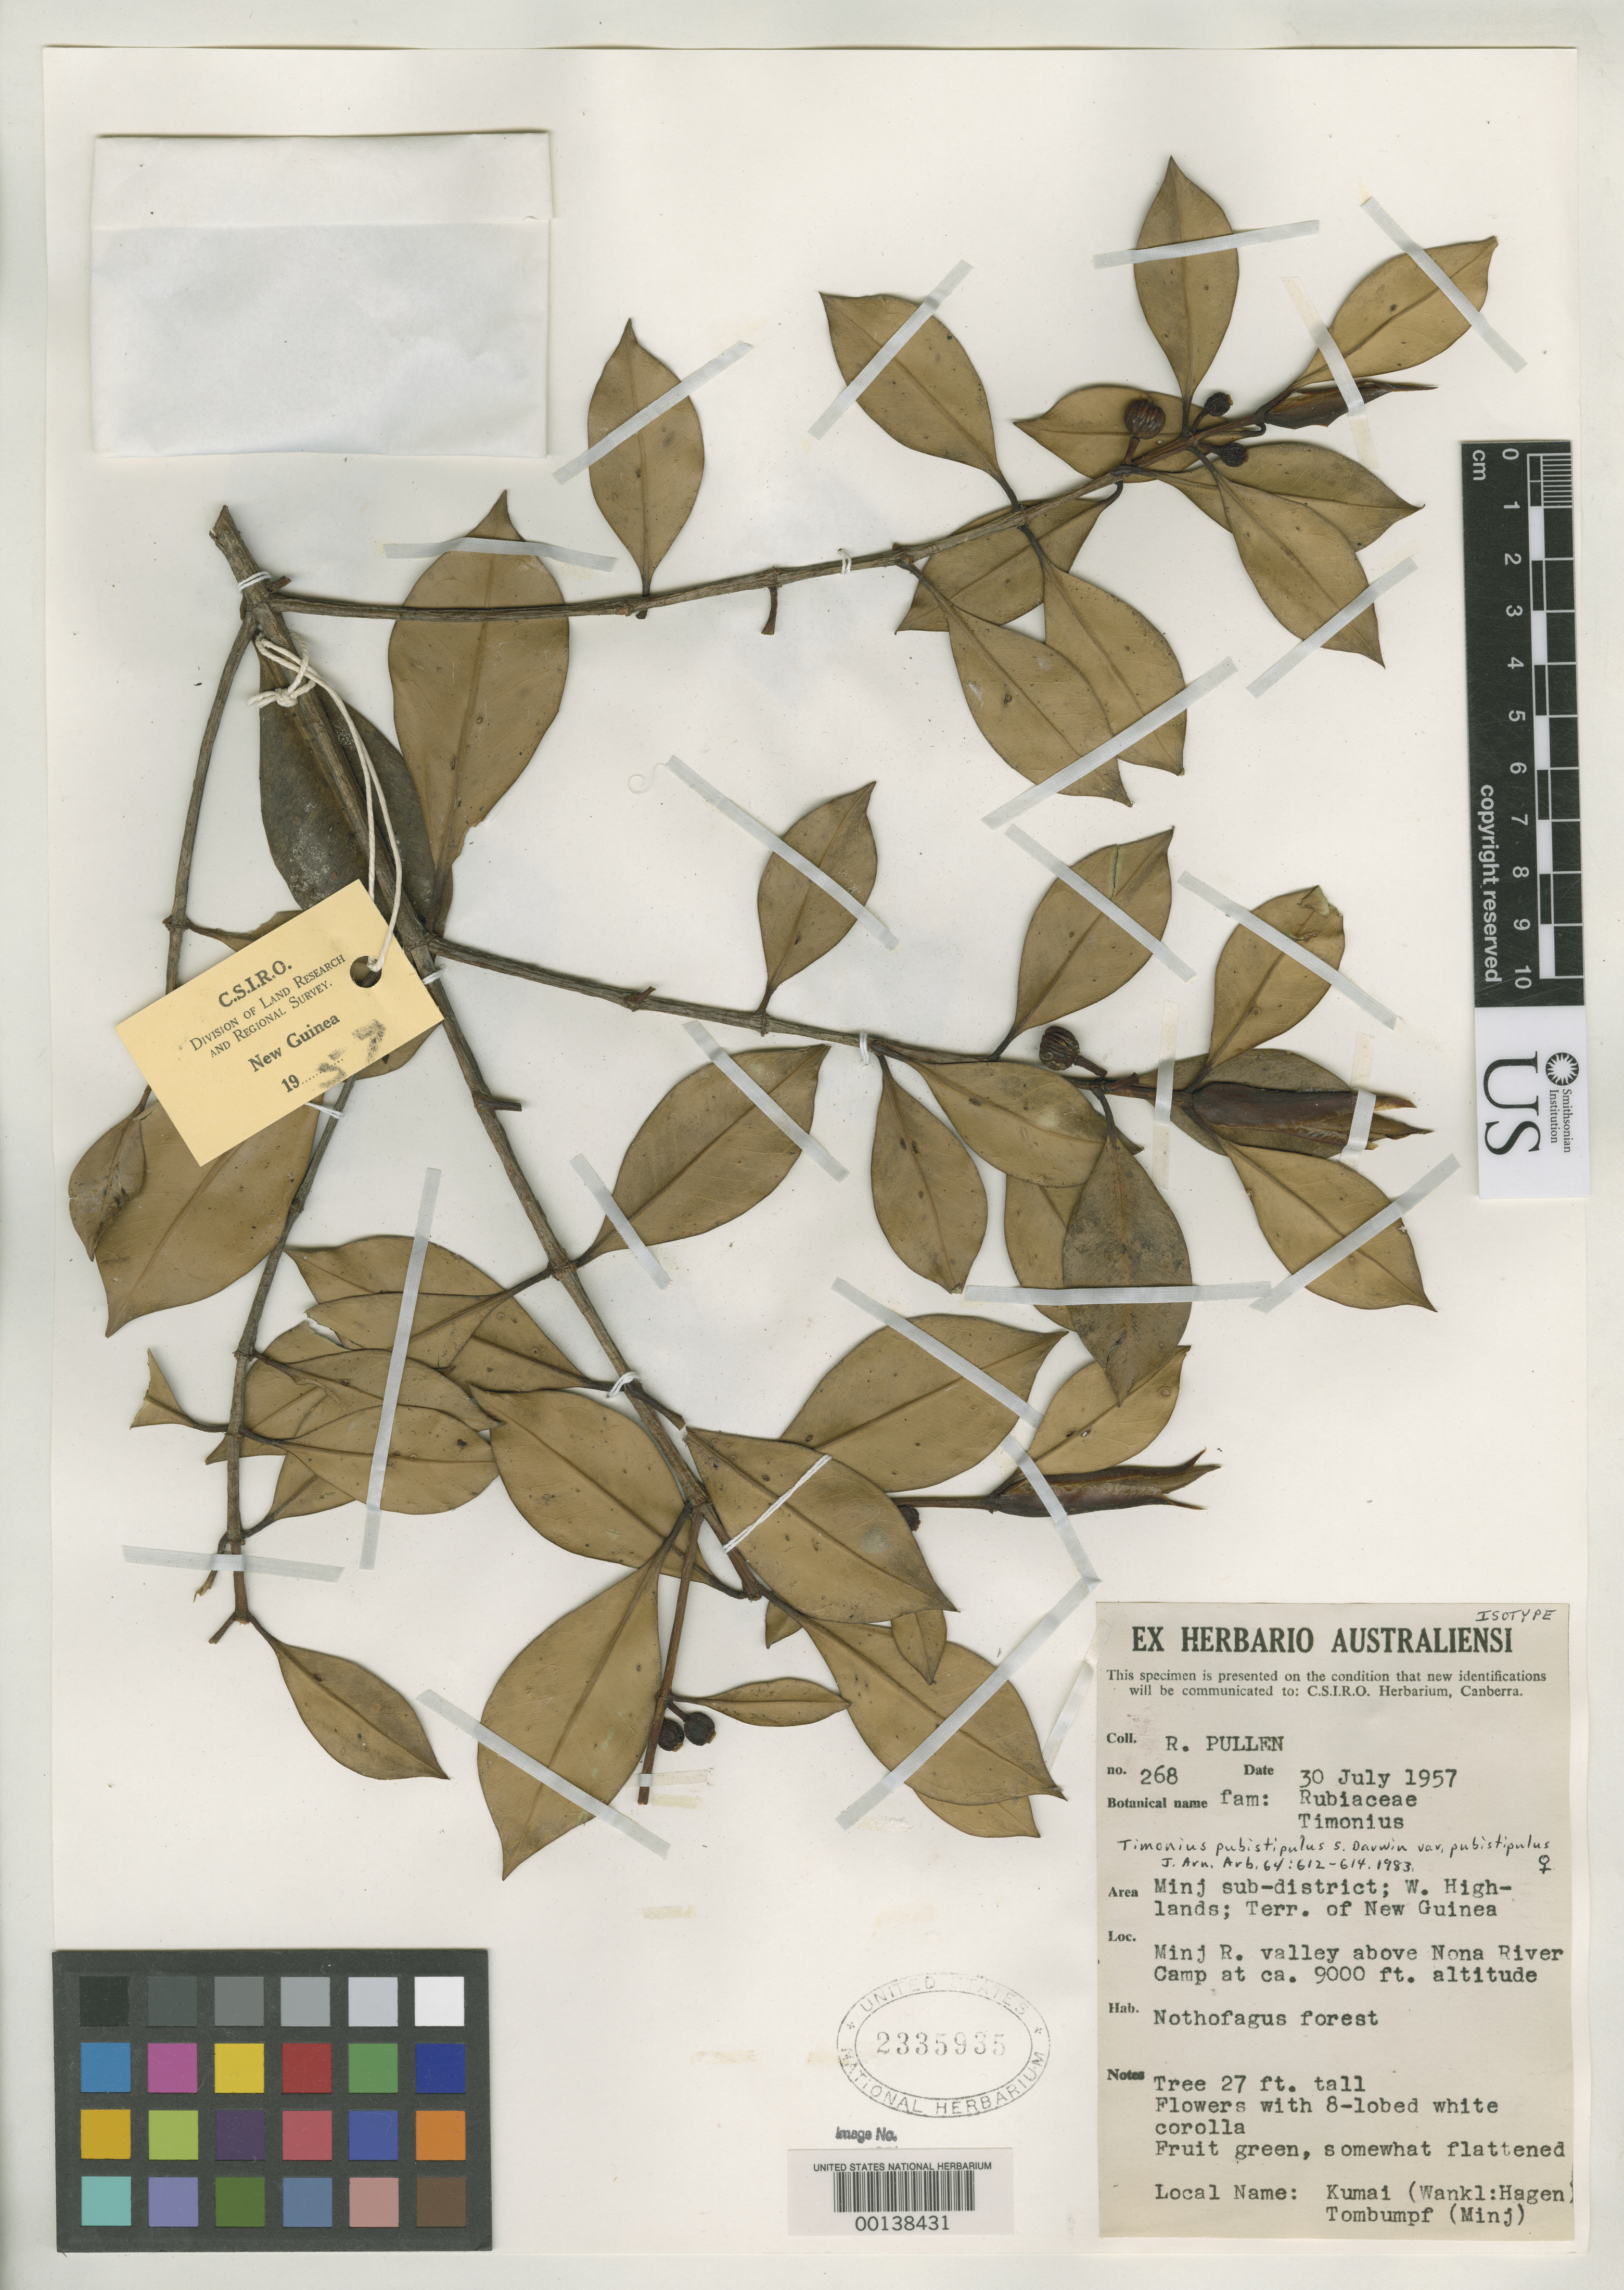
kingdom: Plantae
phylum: Tracheophyta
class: Magnoliopsida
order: Gentianales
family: Rubiaceae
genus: Timonius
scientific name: Timonius pubistipulus var. pubistipulus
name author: S.P. Darwin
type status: Isotype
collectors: R. Pullen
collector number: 268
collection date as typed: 30 Jul 1957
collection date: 1957-07-30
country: Papua New Guinea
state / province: Western Highlands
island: New Guinea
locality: Minj River Valley above Nona River camp.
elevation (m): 2743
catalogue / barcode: US 2335935